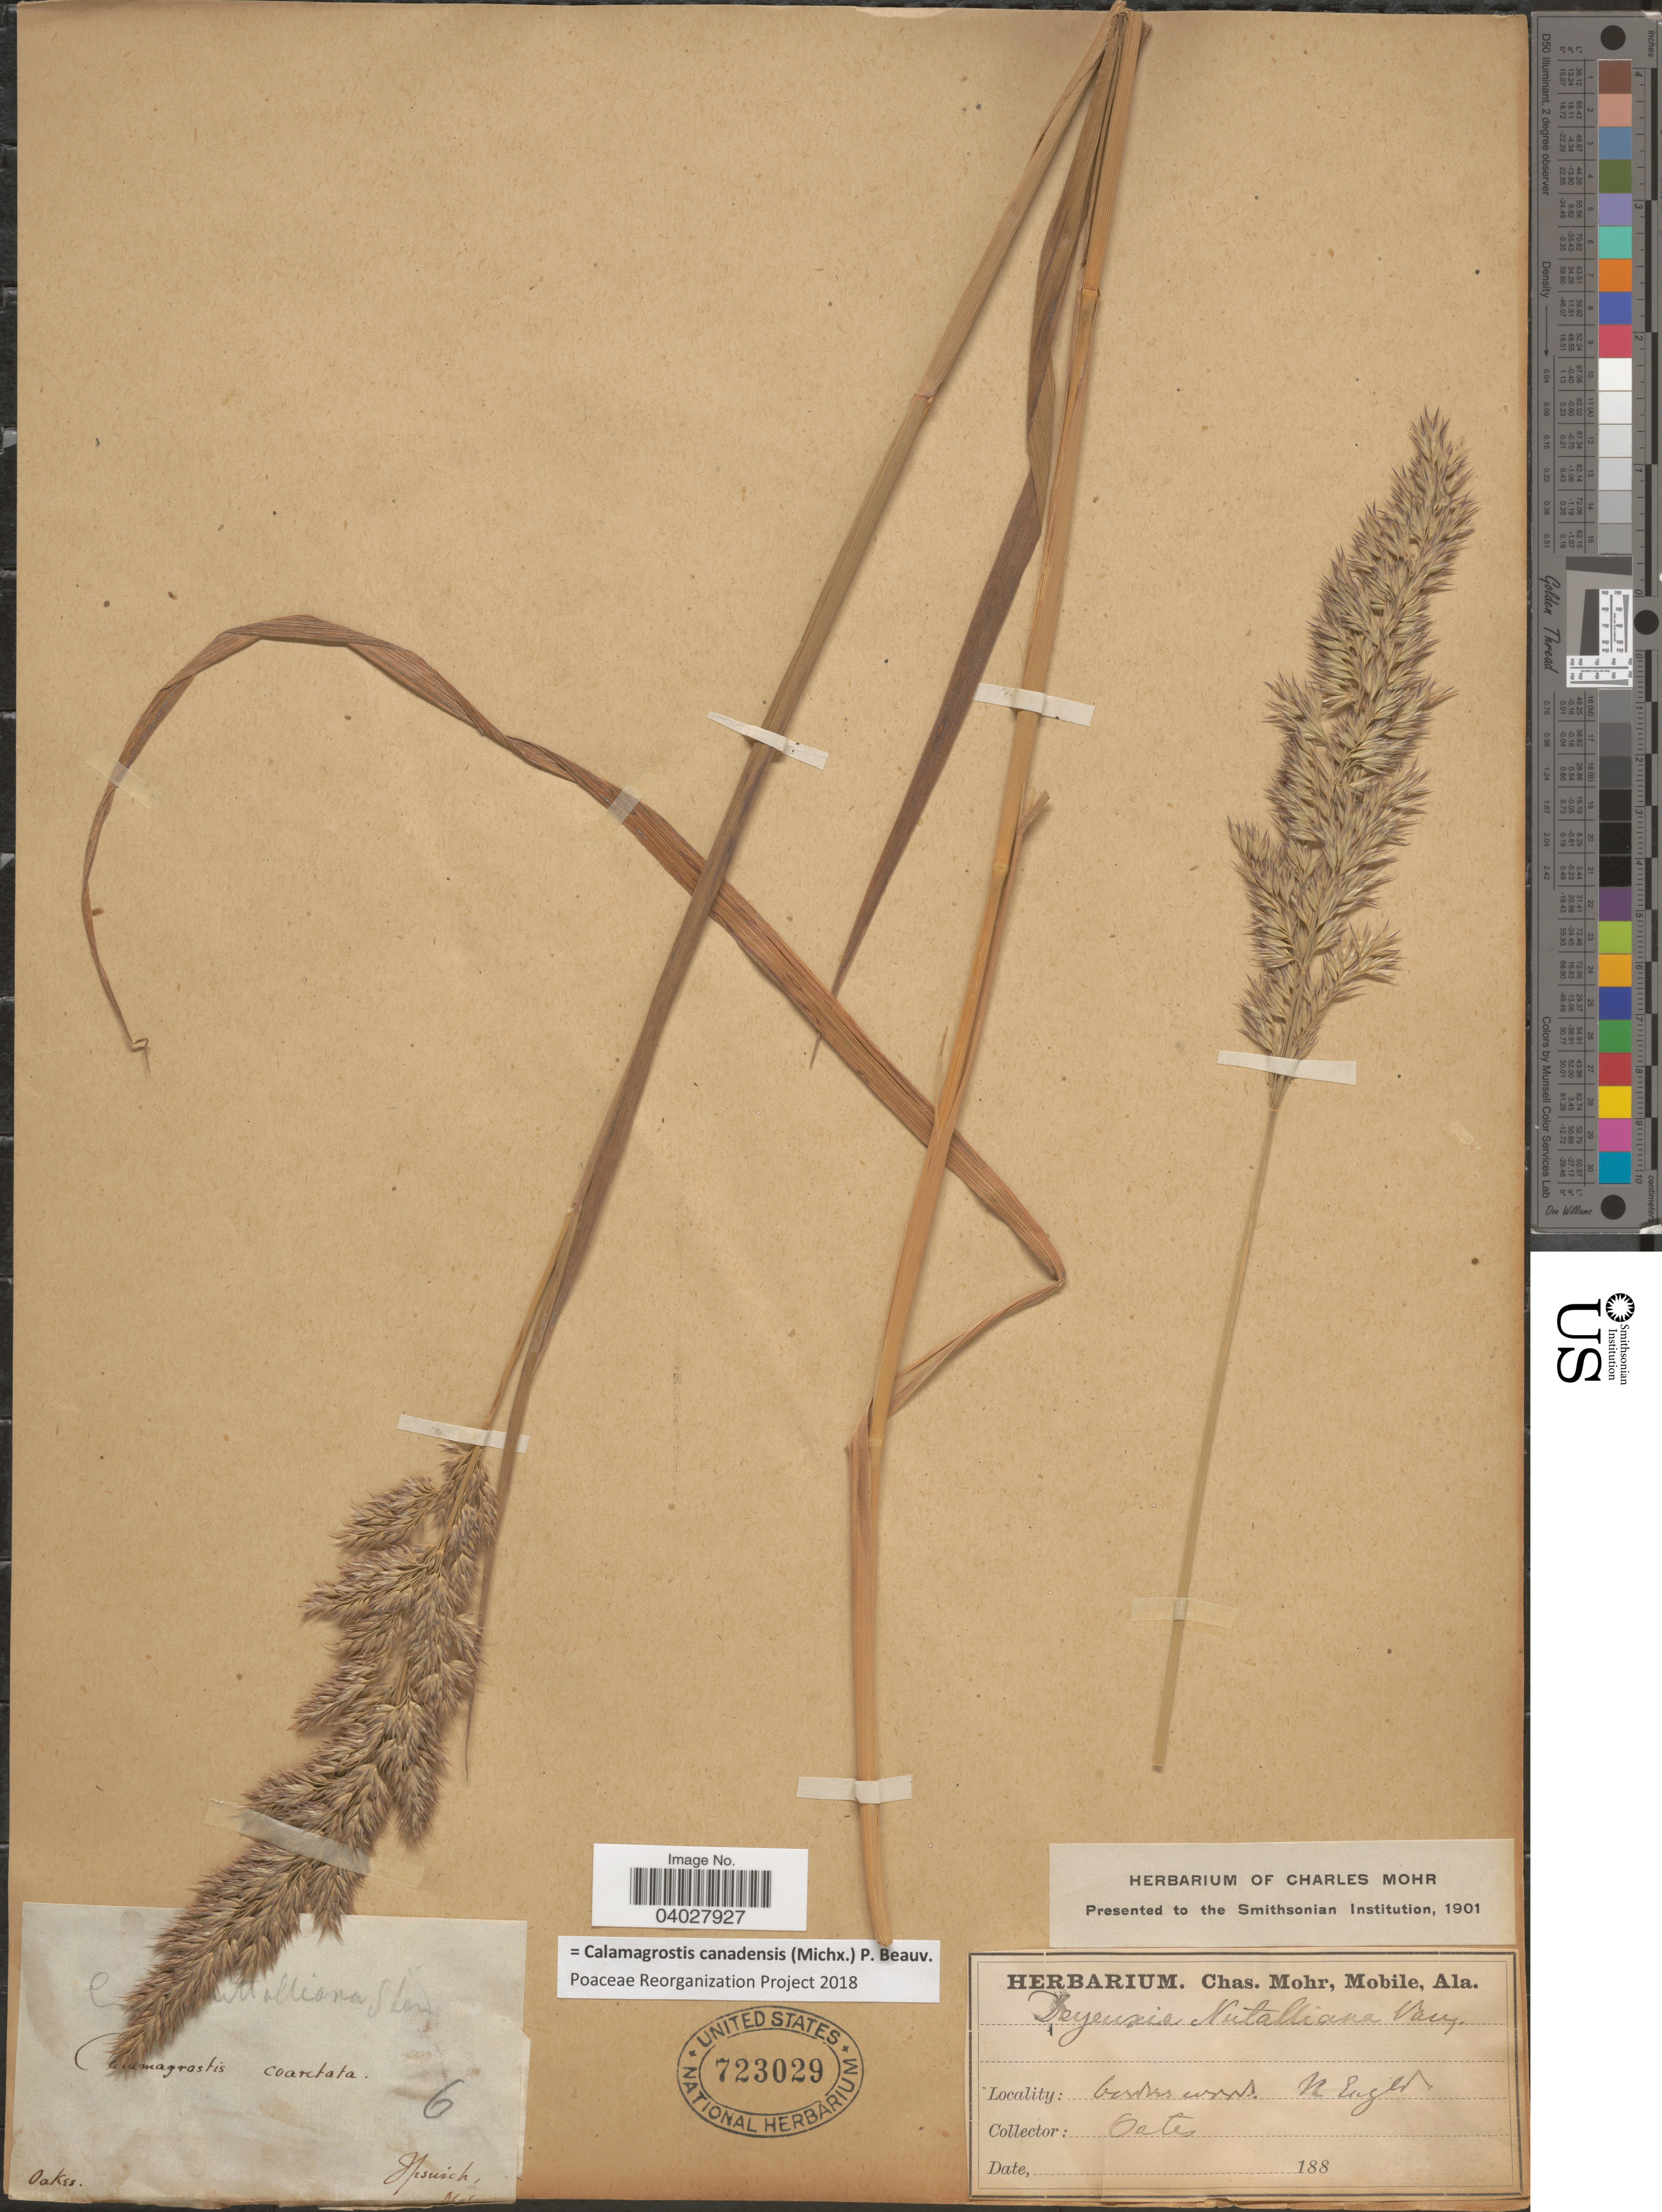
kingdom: Plantae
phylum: Tracheophyta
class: Liliopsida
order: Poales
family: Poaceae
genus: Calamagrostis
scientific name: Calamagrostis canadensis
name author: (Michx.) P. Beauv.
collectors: -. Oakes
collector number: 6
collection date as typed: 188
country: United States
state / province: Massachusetts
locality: Ipswich Mas, borders woods. N. Engld.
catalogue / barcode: US 723029